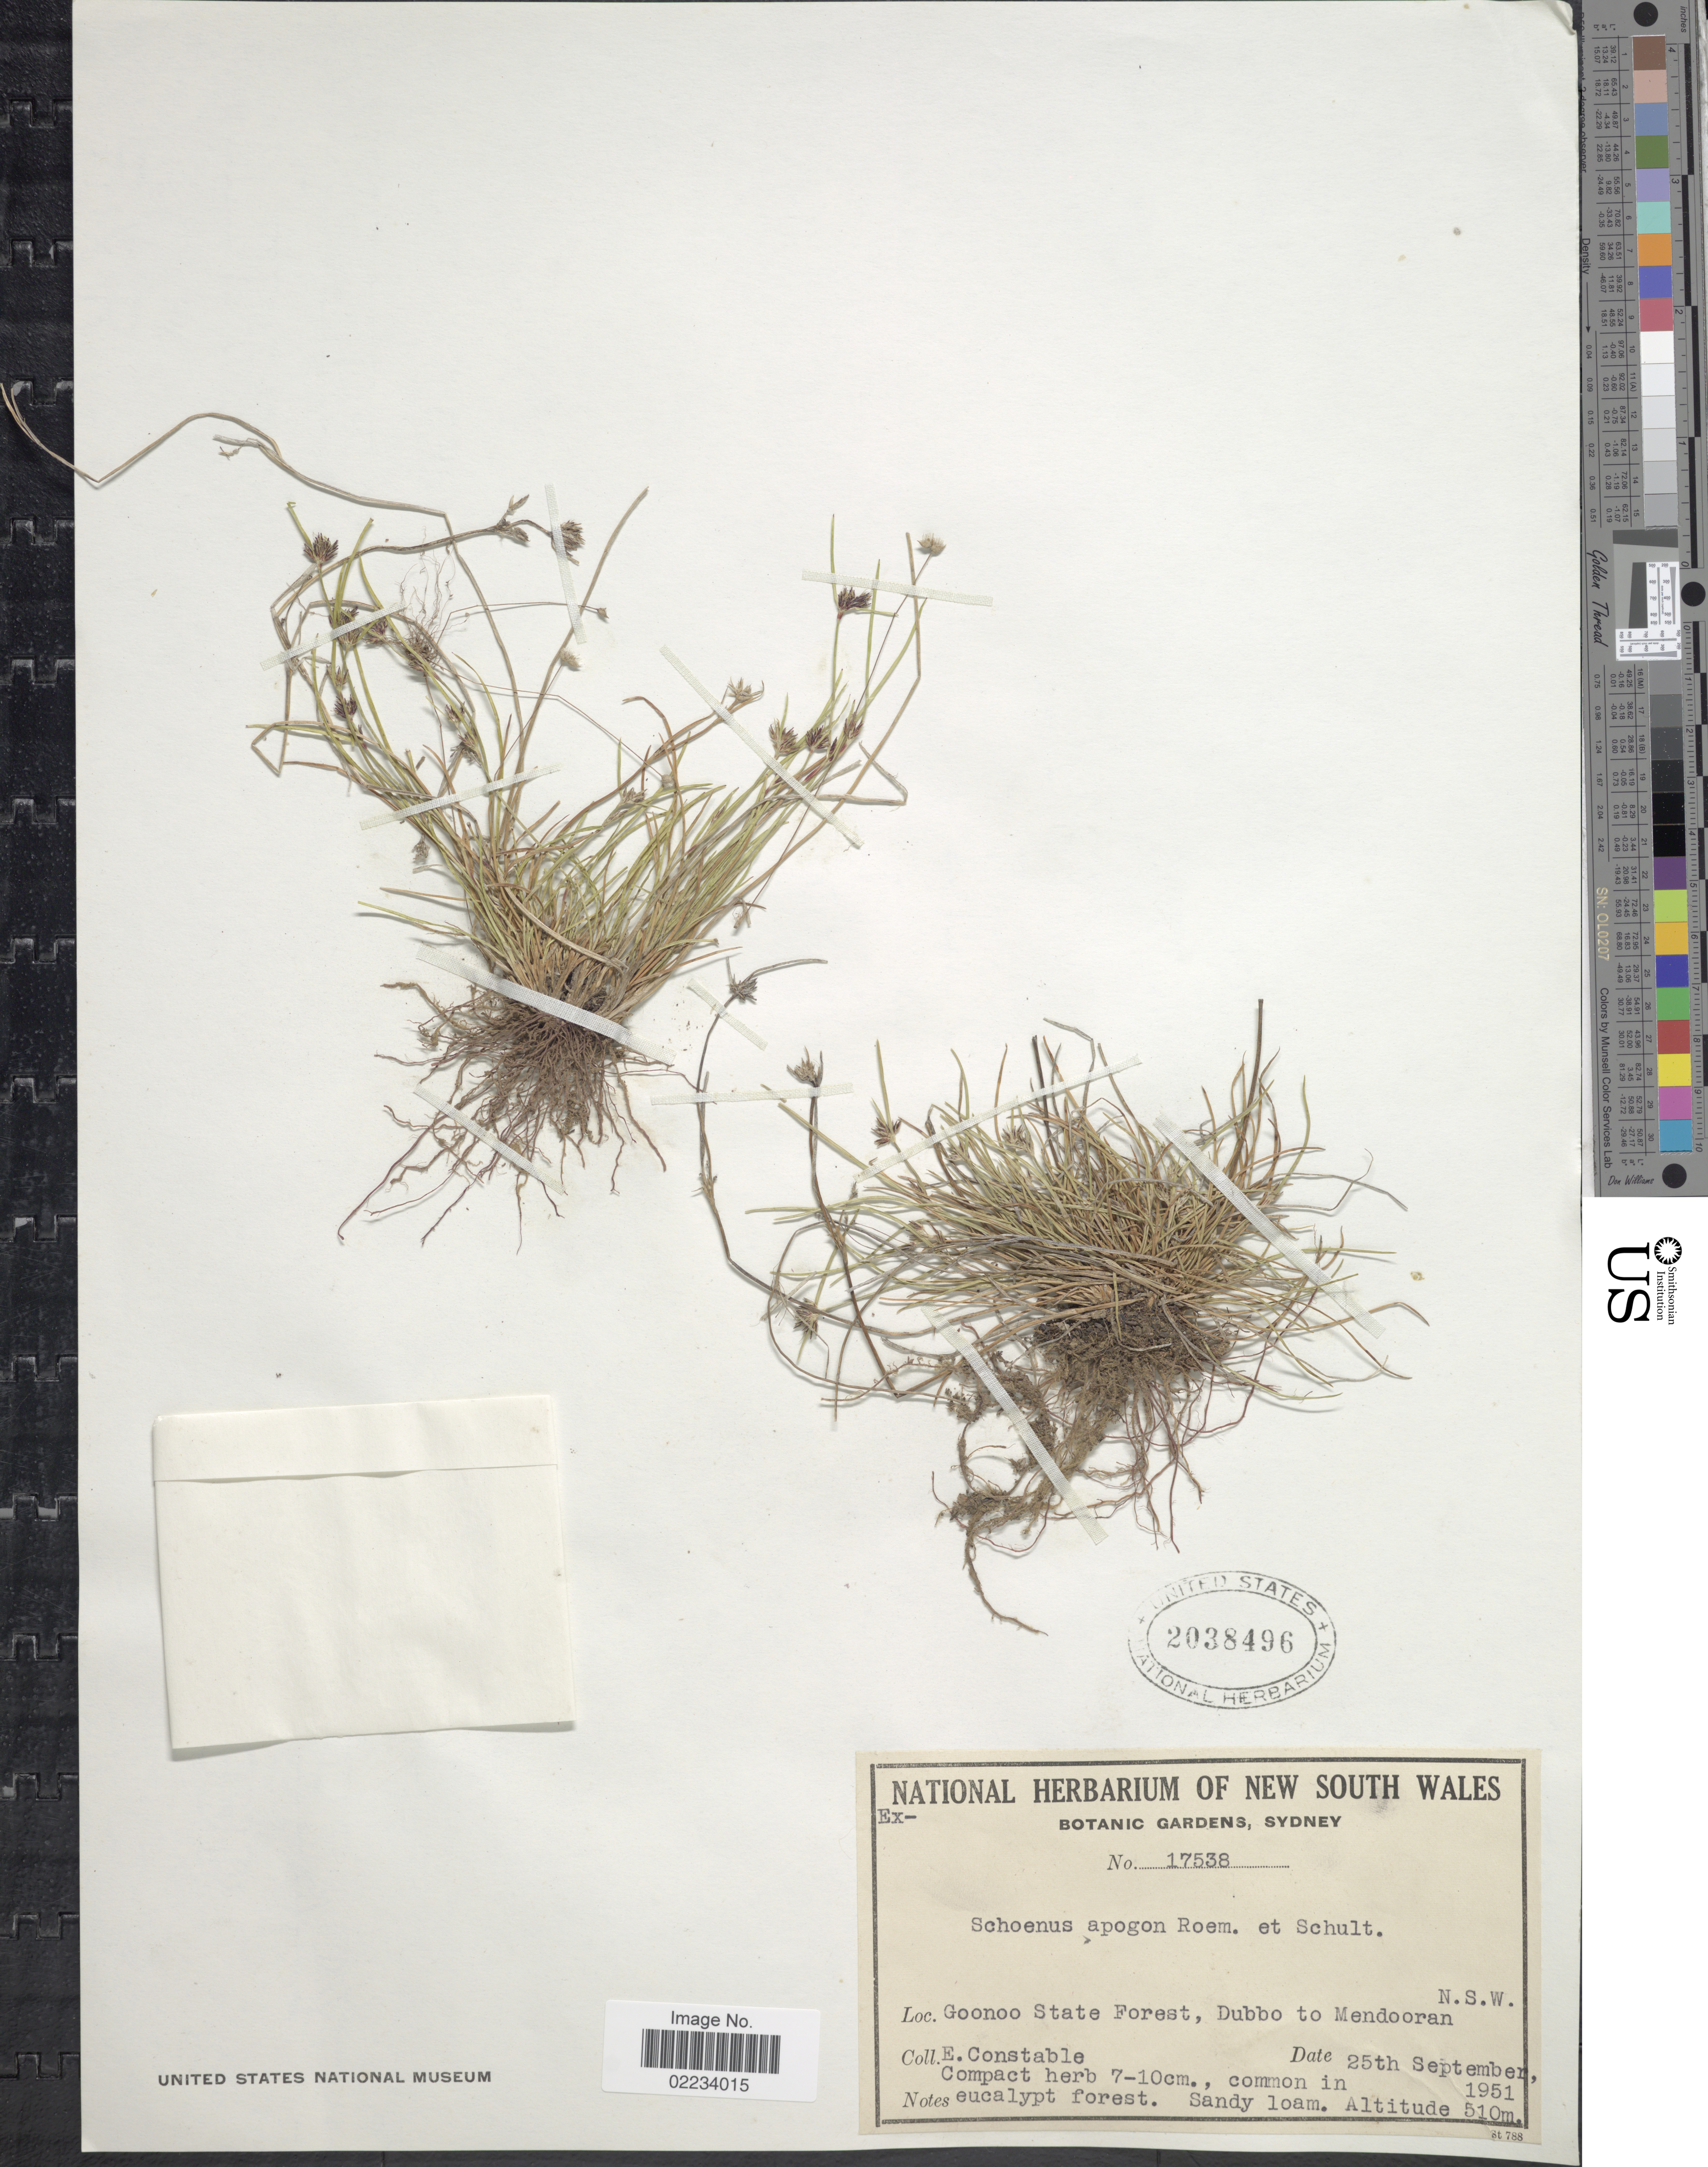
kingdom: Plantae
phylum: Tracheophyta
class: Liliopsida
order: Poales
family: Cyperaceae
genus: Schoenus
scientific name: Schoenus apogon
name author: Roem. & Schult.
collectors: E. F. Constable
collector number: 17538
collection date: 1951-09-25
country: Australia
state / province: New South Wales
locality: Goonoo State Forest, Dubbo to Mendooran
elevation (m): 510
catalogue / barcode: US 2038496